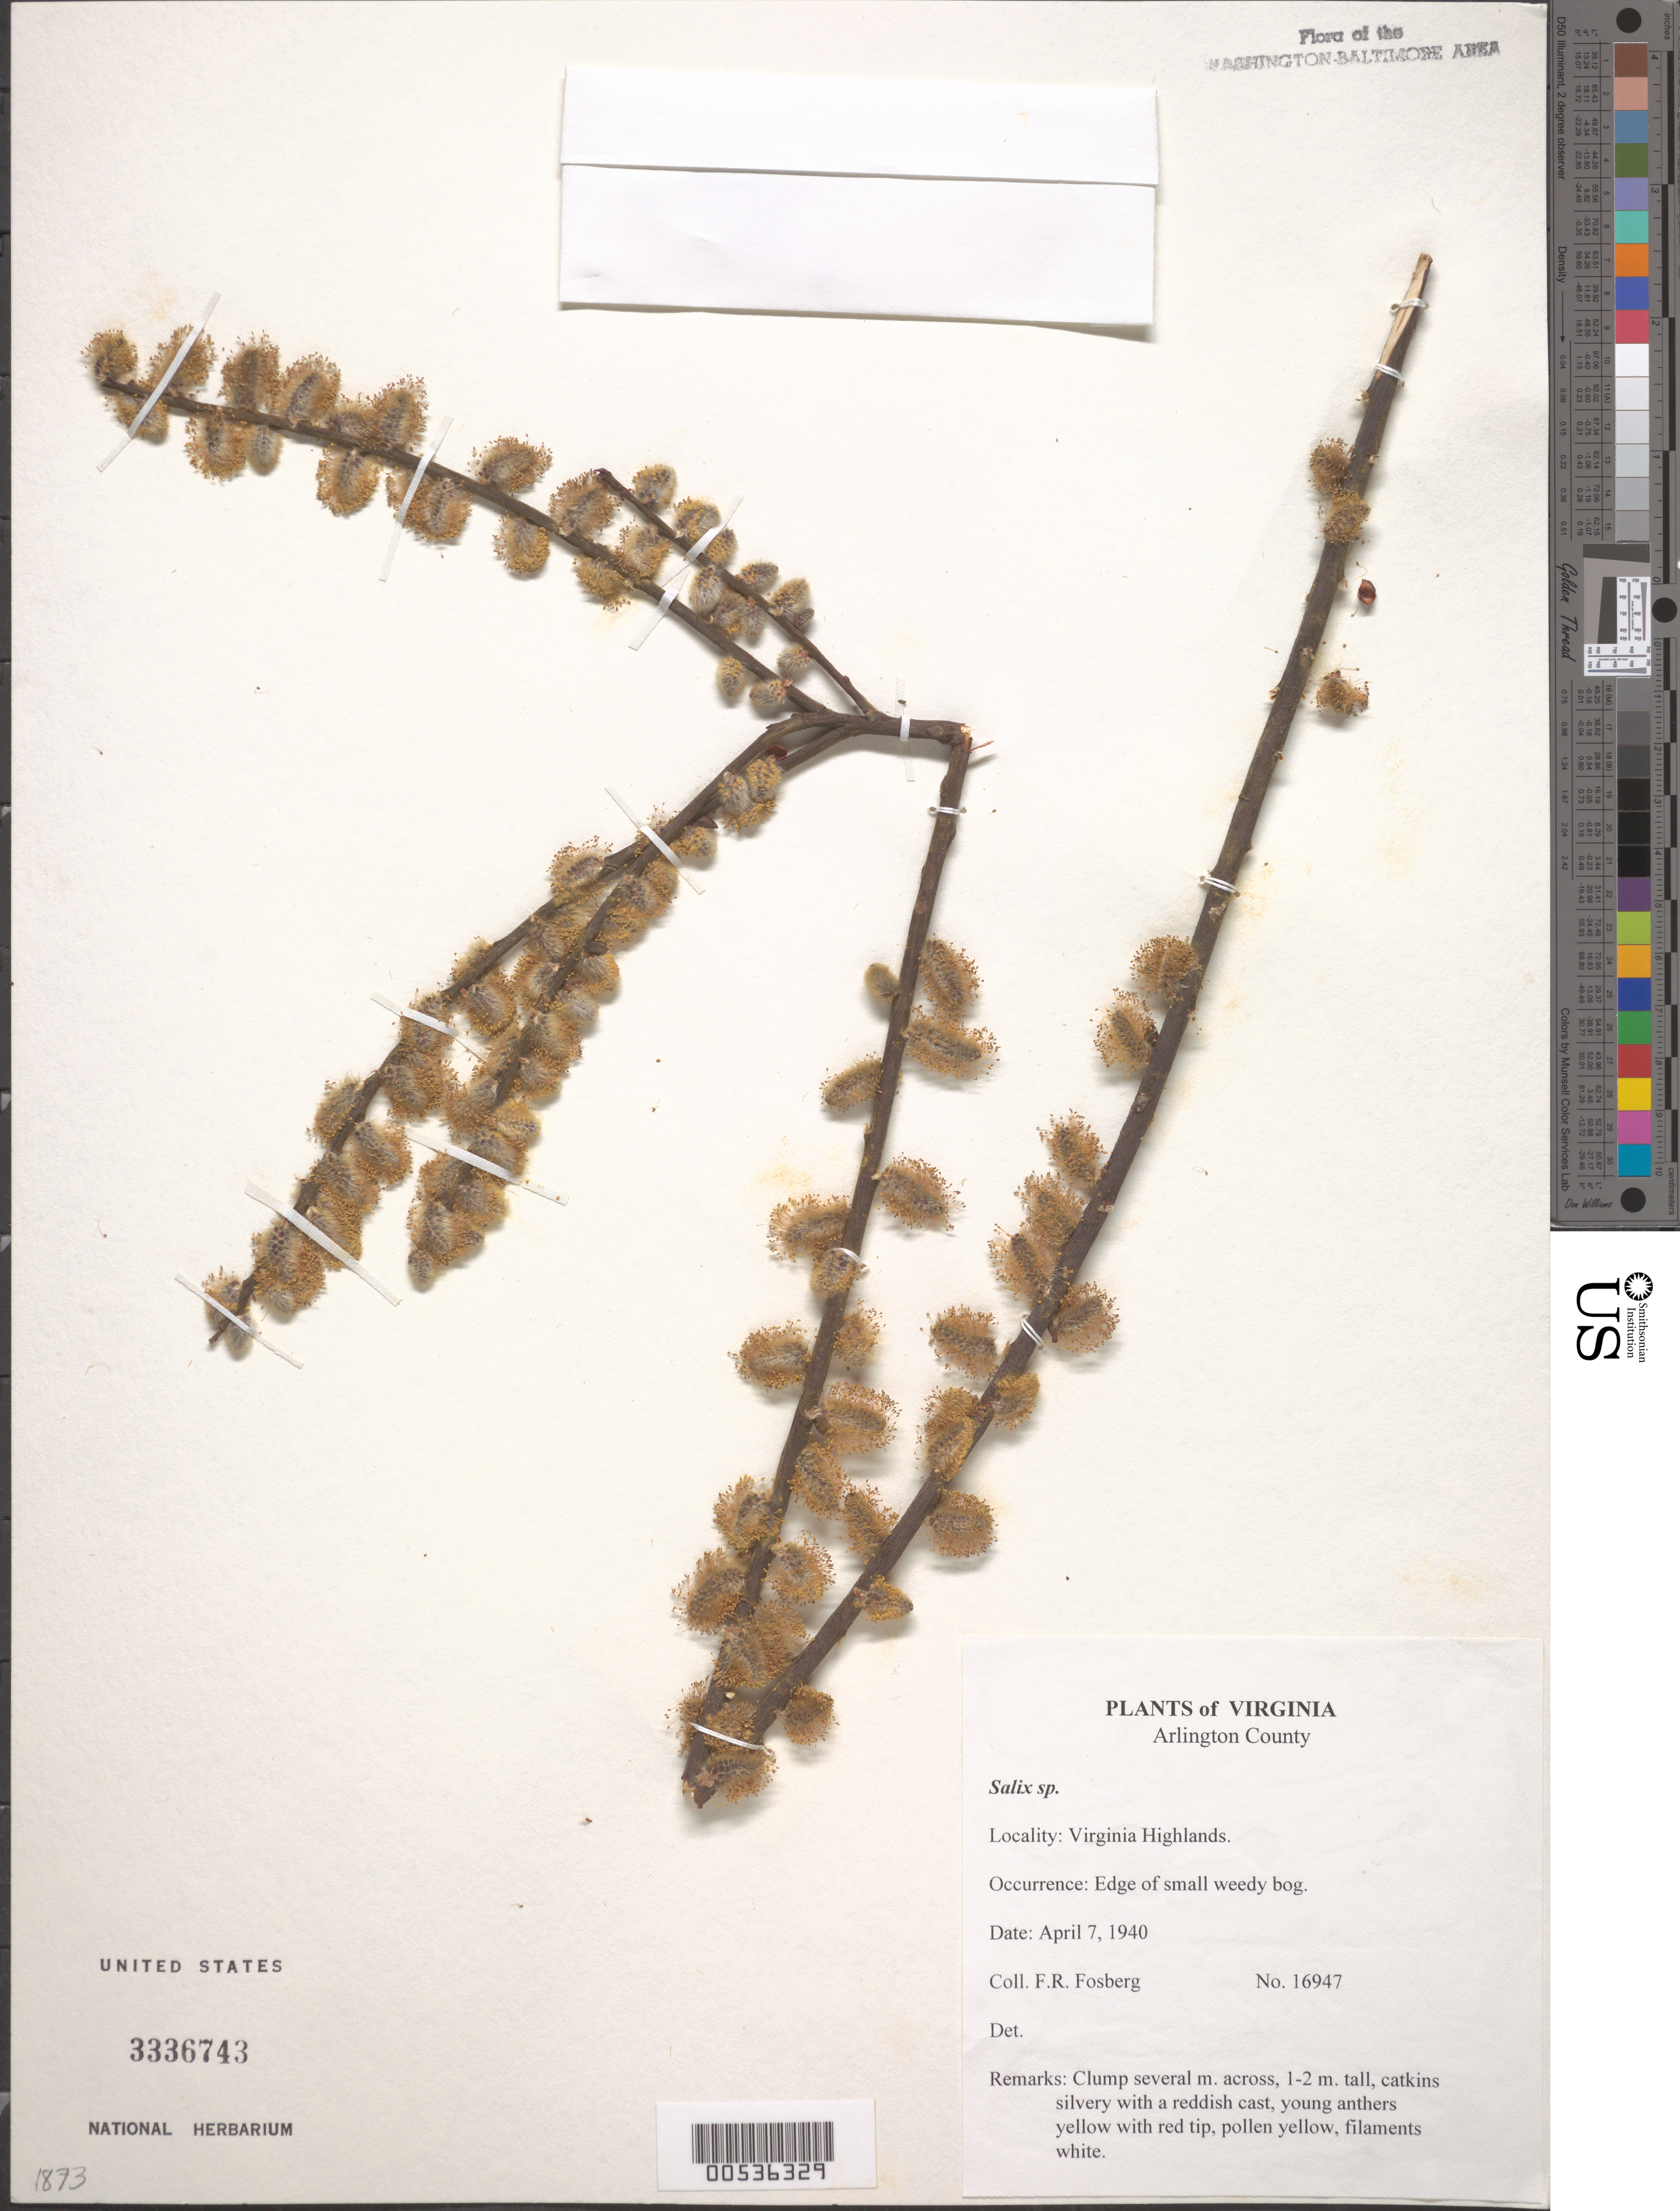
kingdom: Plantae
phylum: Tracheophyta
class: Magnoliopsida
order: Malpighiales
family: Salicaceae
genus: Salix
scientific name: Salix sp.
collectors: F. R. Fosberg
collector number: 16947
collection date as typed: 07 Apr 1940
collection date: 1940-04-07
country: United States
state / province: Virginia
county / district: Arlington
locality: Virginia Highlands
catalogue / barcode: US 3336743